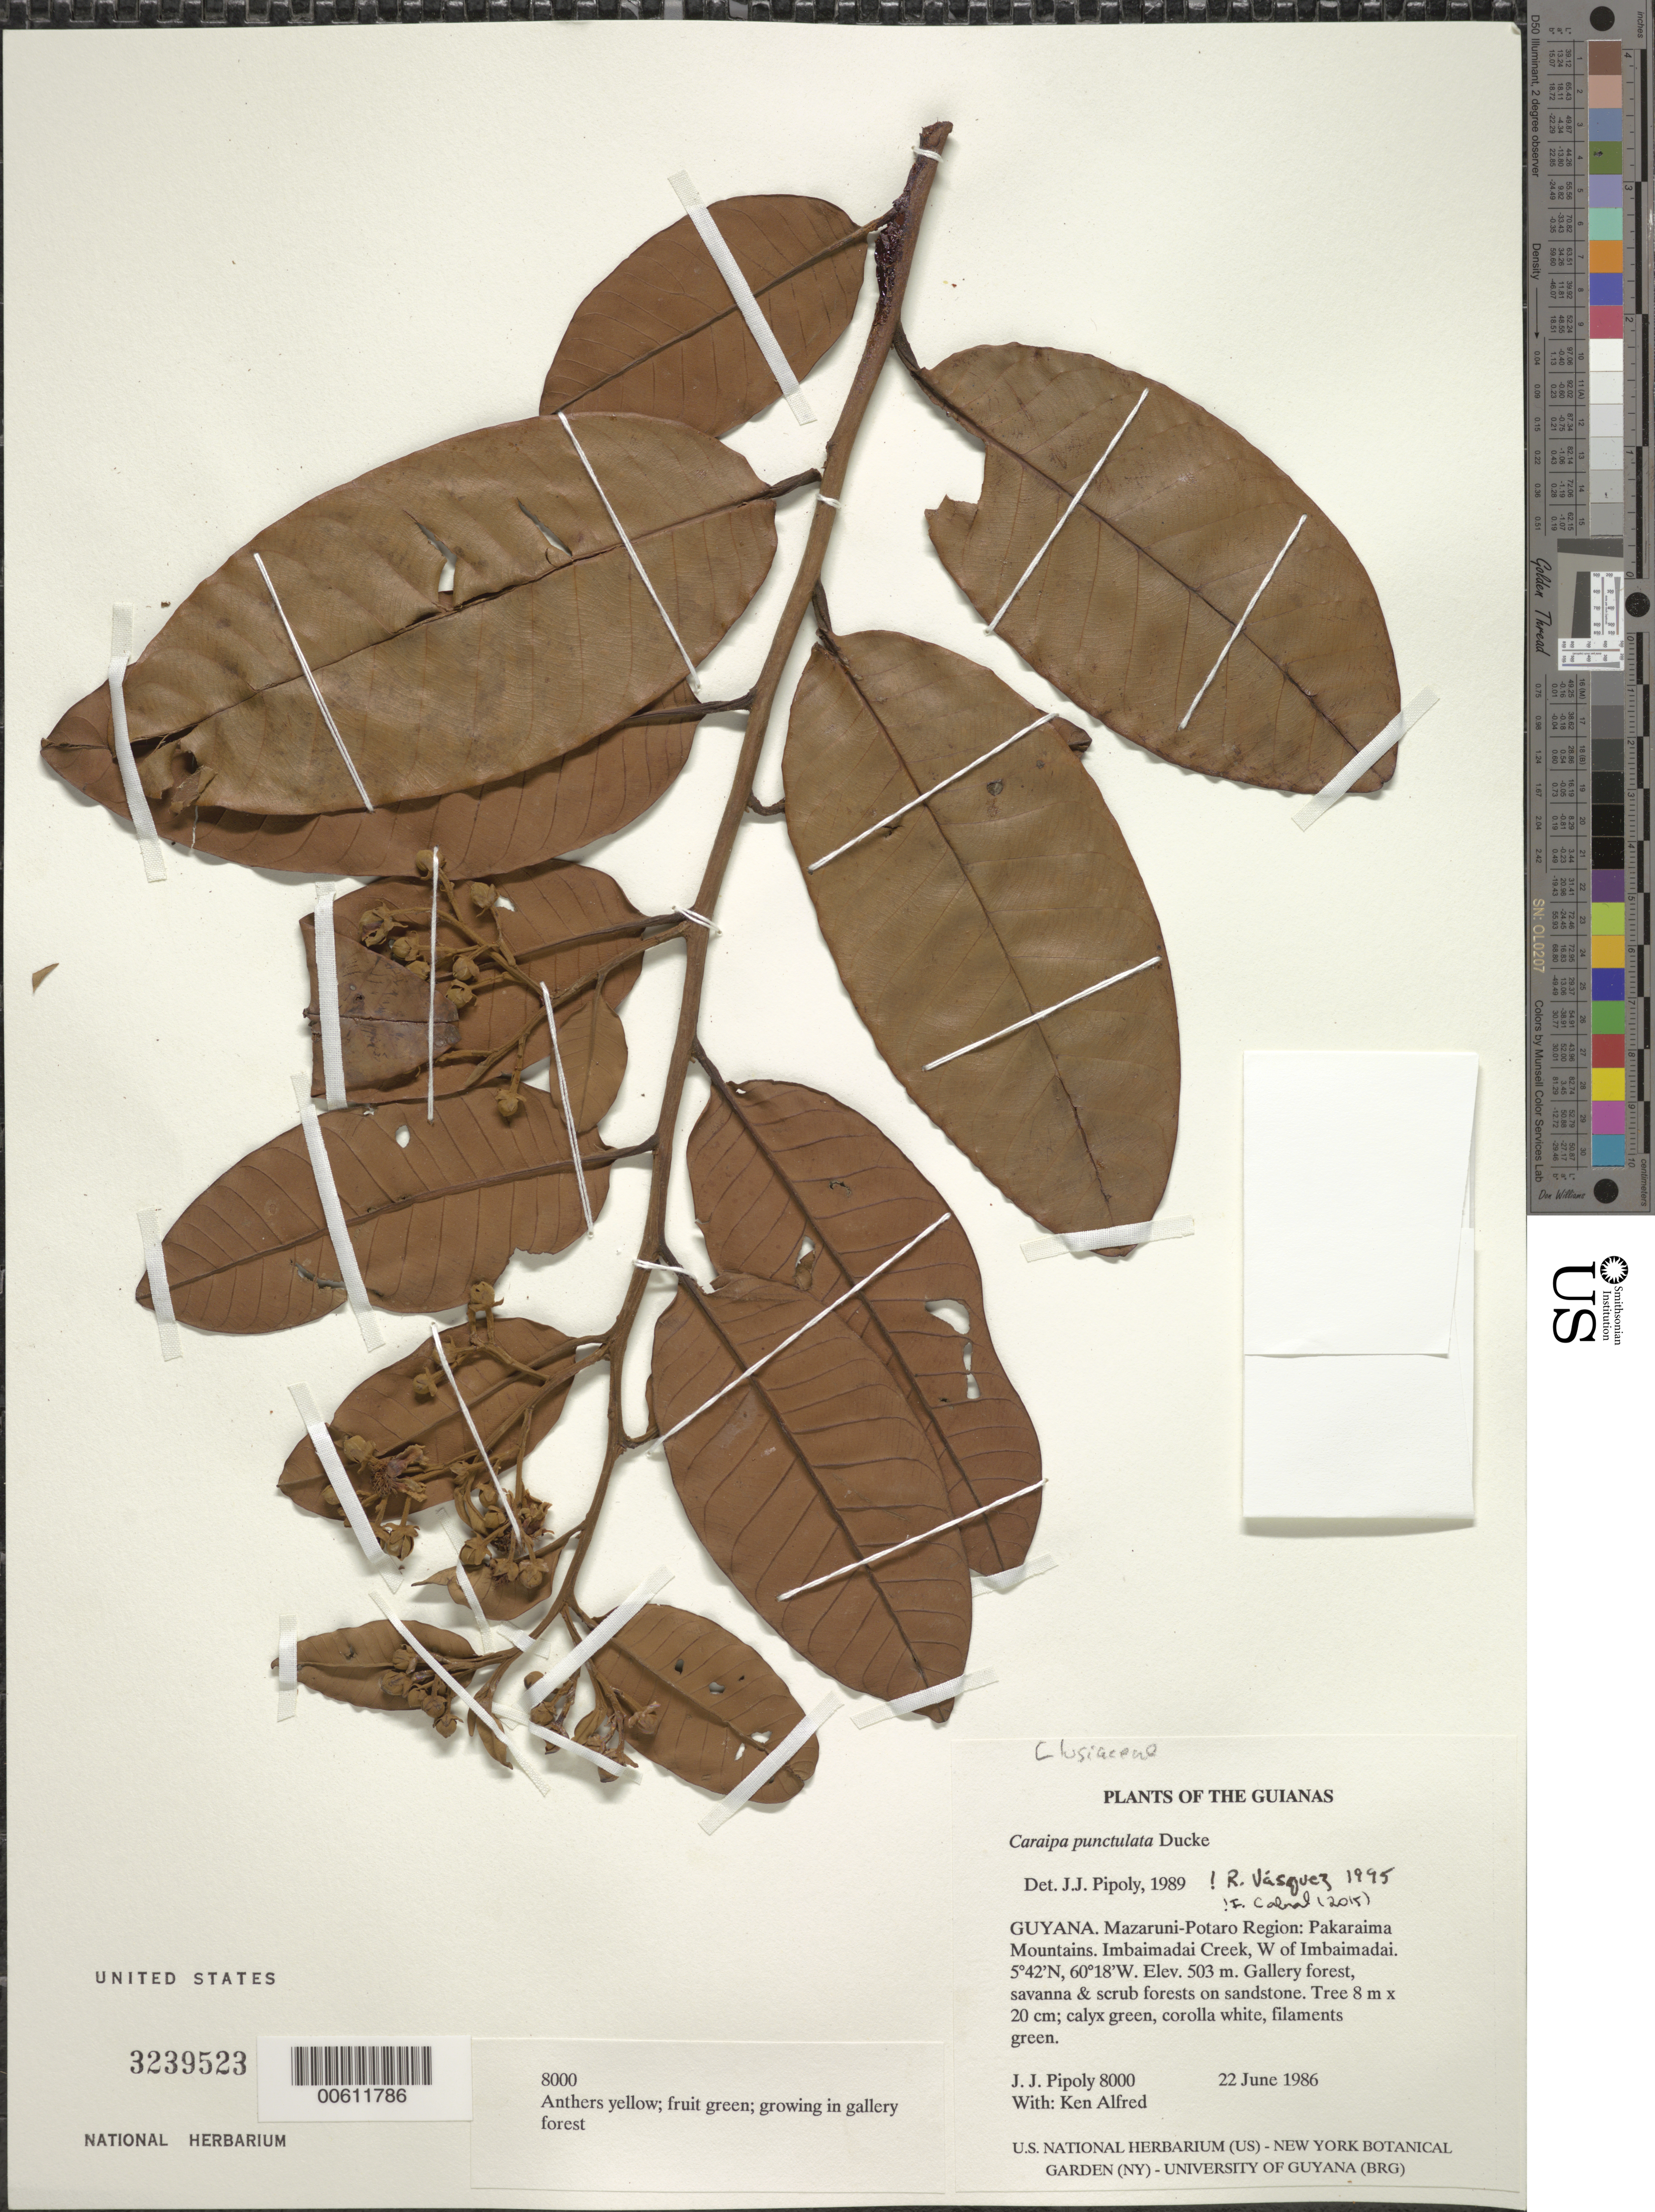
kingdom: Plantae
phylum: Tracheophyta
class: Magnoliopsida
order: Malpighiales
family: Calophyllaceae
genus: Caraipa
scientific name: Caraipa punctulata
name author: Ducke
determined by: Vásquez, R.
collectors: J. J. Pipoly & K. Alfred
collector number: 8000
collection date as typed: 22 June 1986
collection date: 1986-06-22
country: Guyana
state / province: Cuyuni-Mazaruni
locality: Pakaraima Mts. Imbaimadai Creek, W of Imbaimadai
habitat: Gallery forest, savanna and scrub forests on sandstone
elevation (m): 503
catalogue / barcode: US 3239523